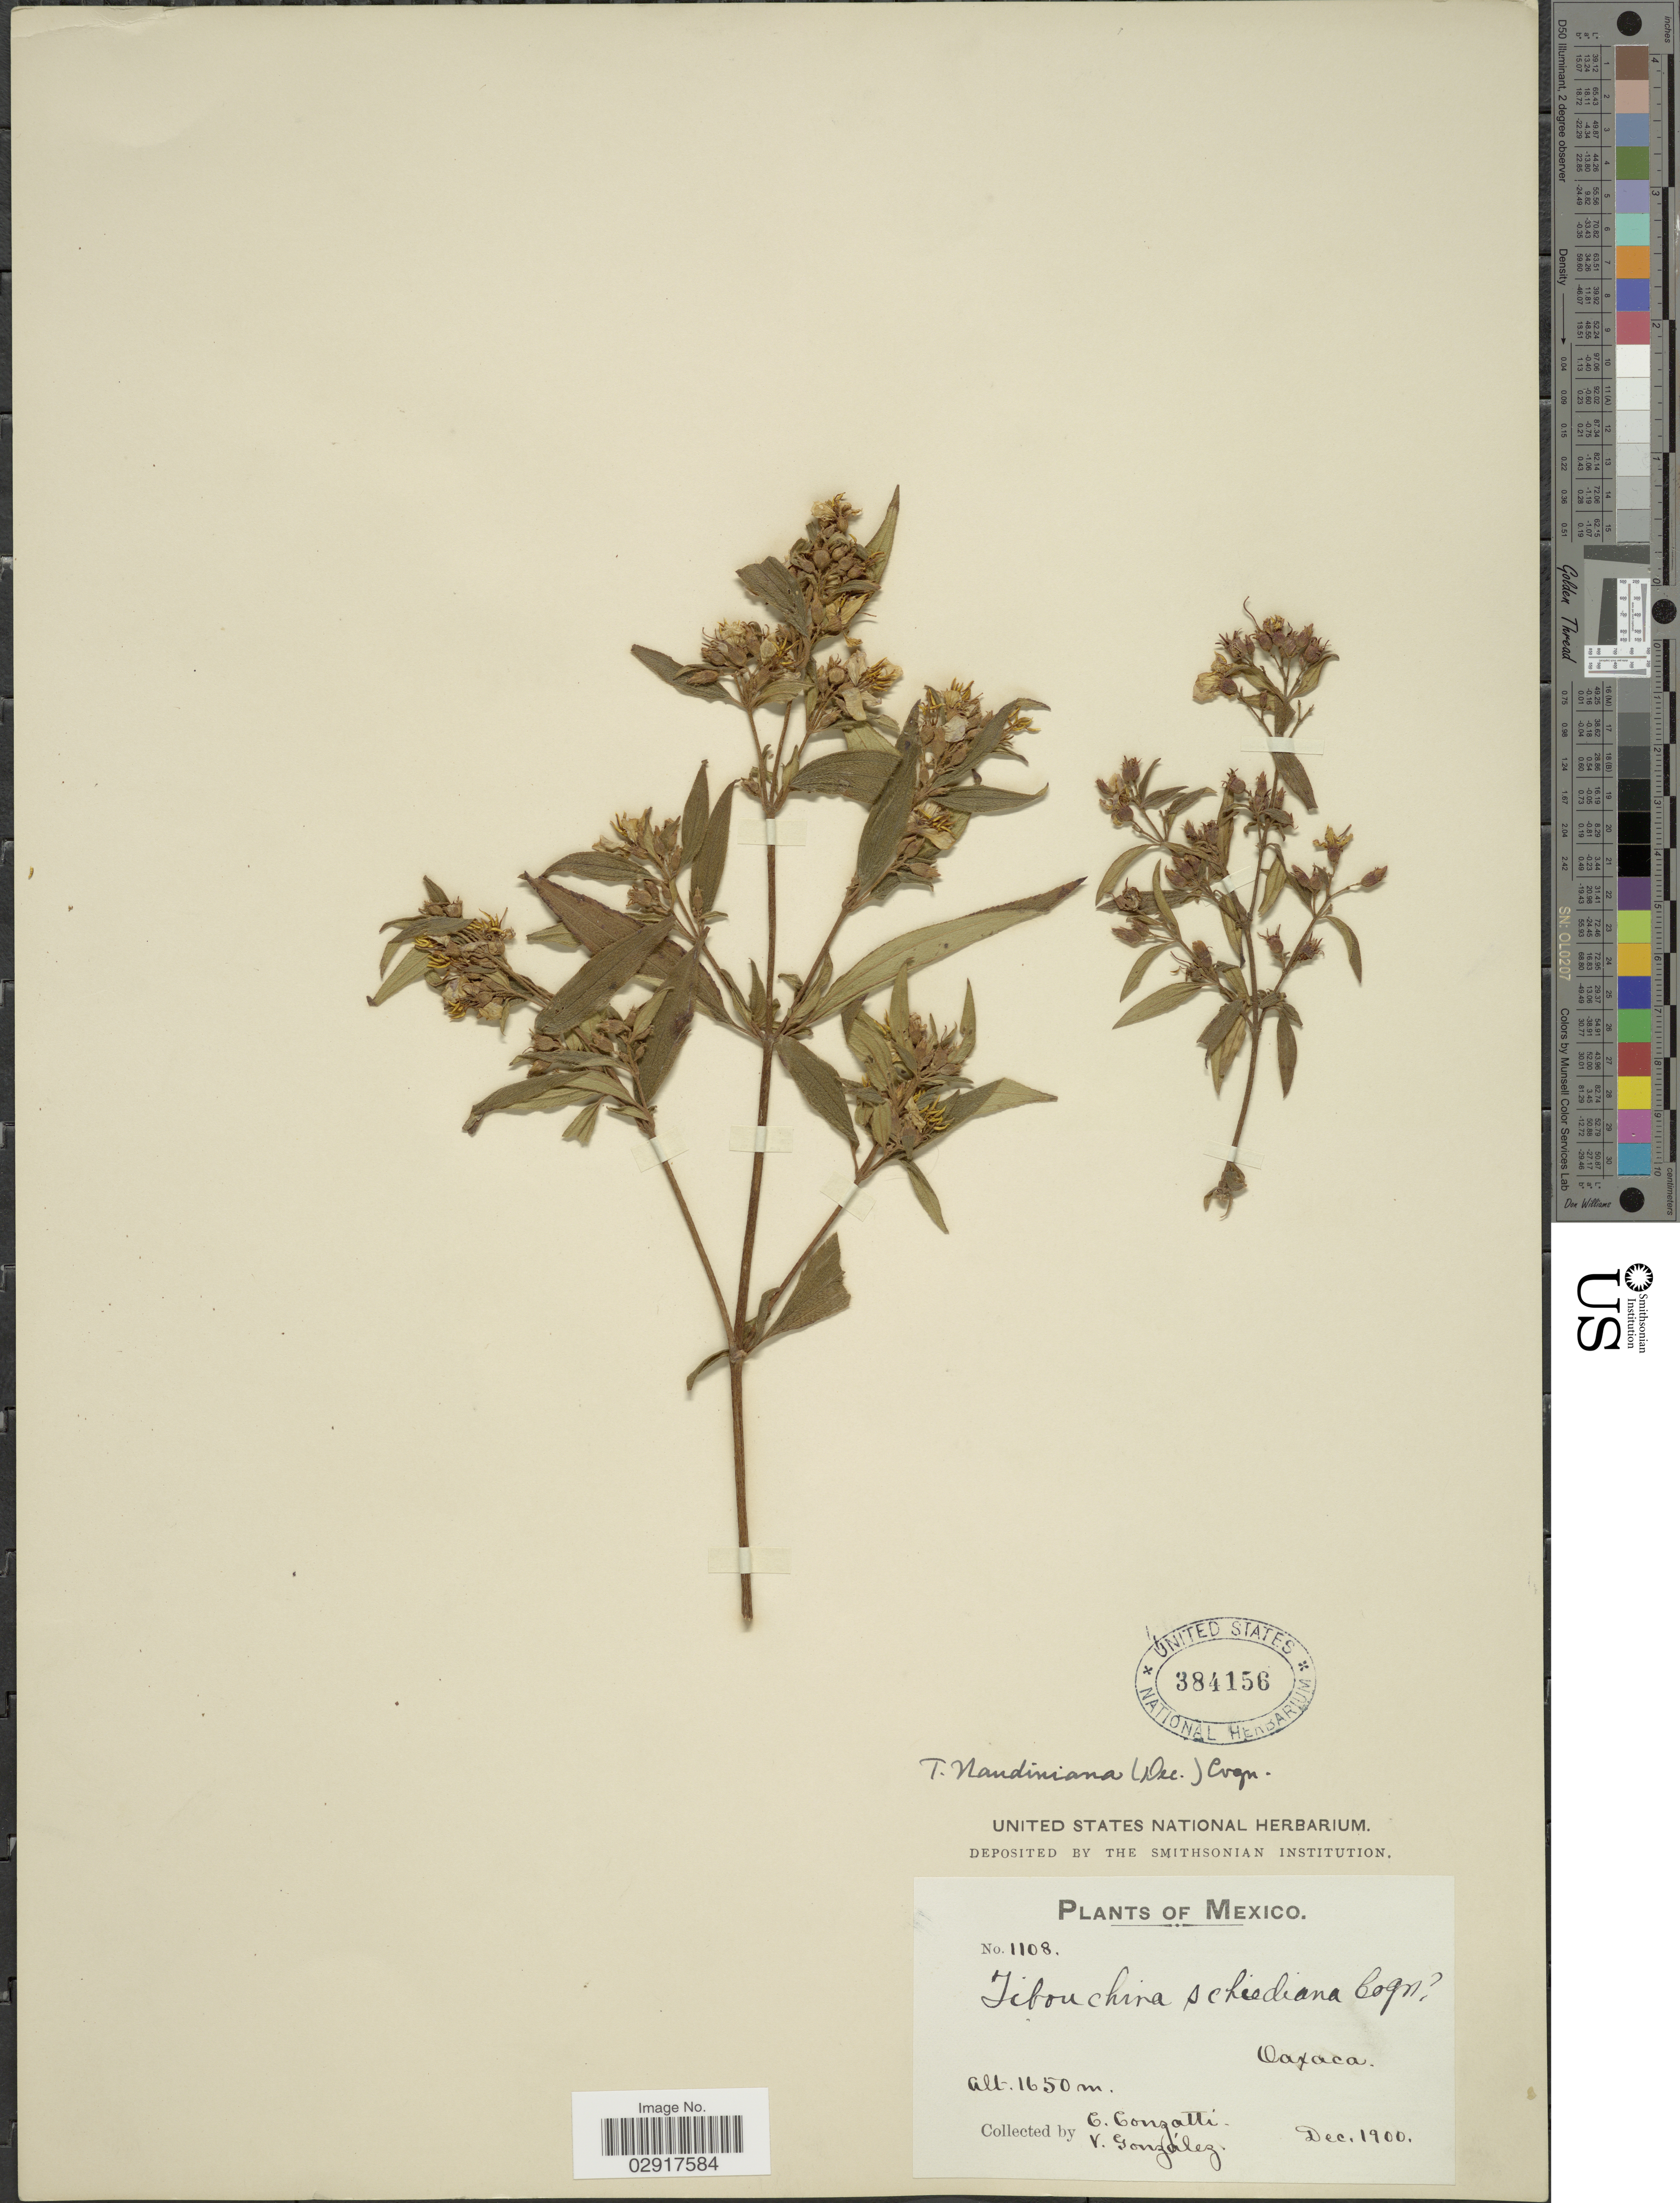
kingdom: Plantae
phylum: Tracheophyta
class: Magnoliopsida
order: Myrtales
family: Melastomataceae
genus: Chaetogastra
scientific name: Chaetogastra naudiniana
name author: Decne.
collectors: C. Conzatti & V. González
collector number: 1108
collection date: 1900-12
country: Mexico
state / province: Oaxaca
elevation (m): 1650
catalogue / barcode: US 384156